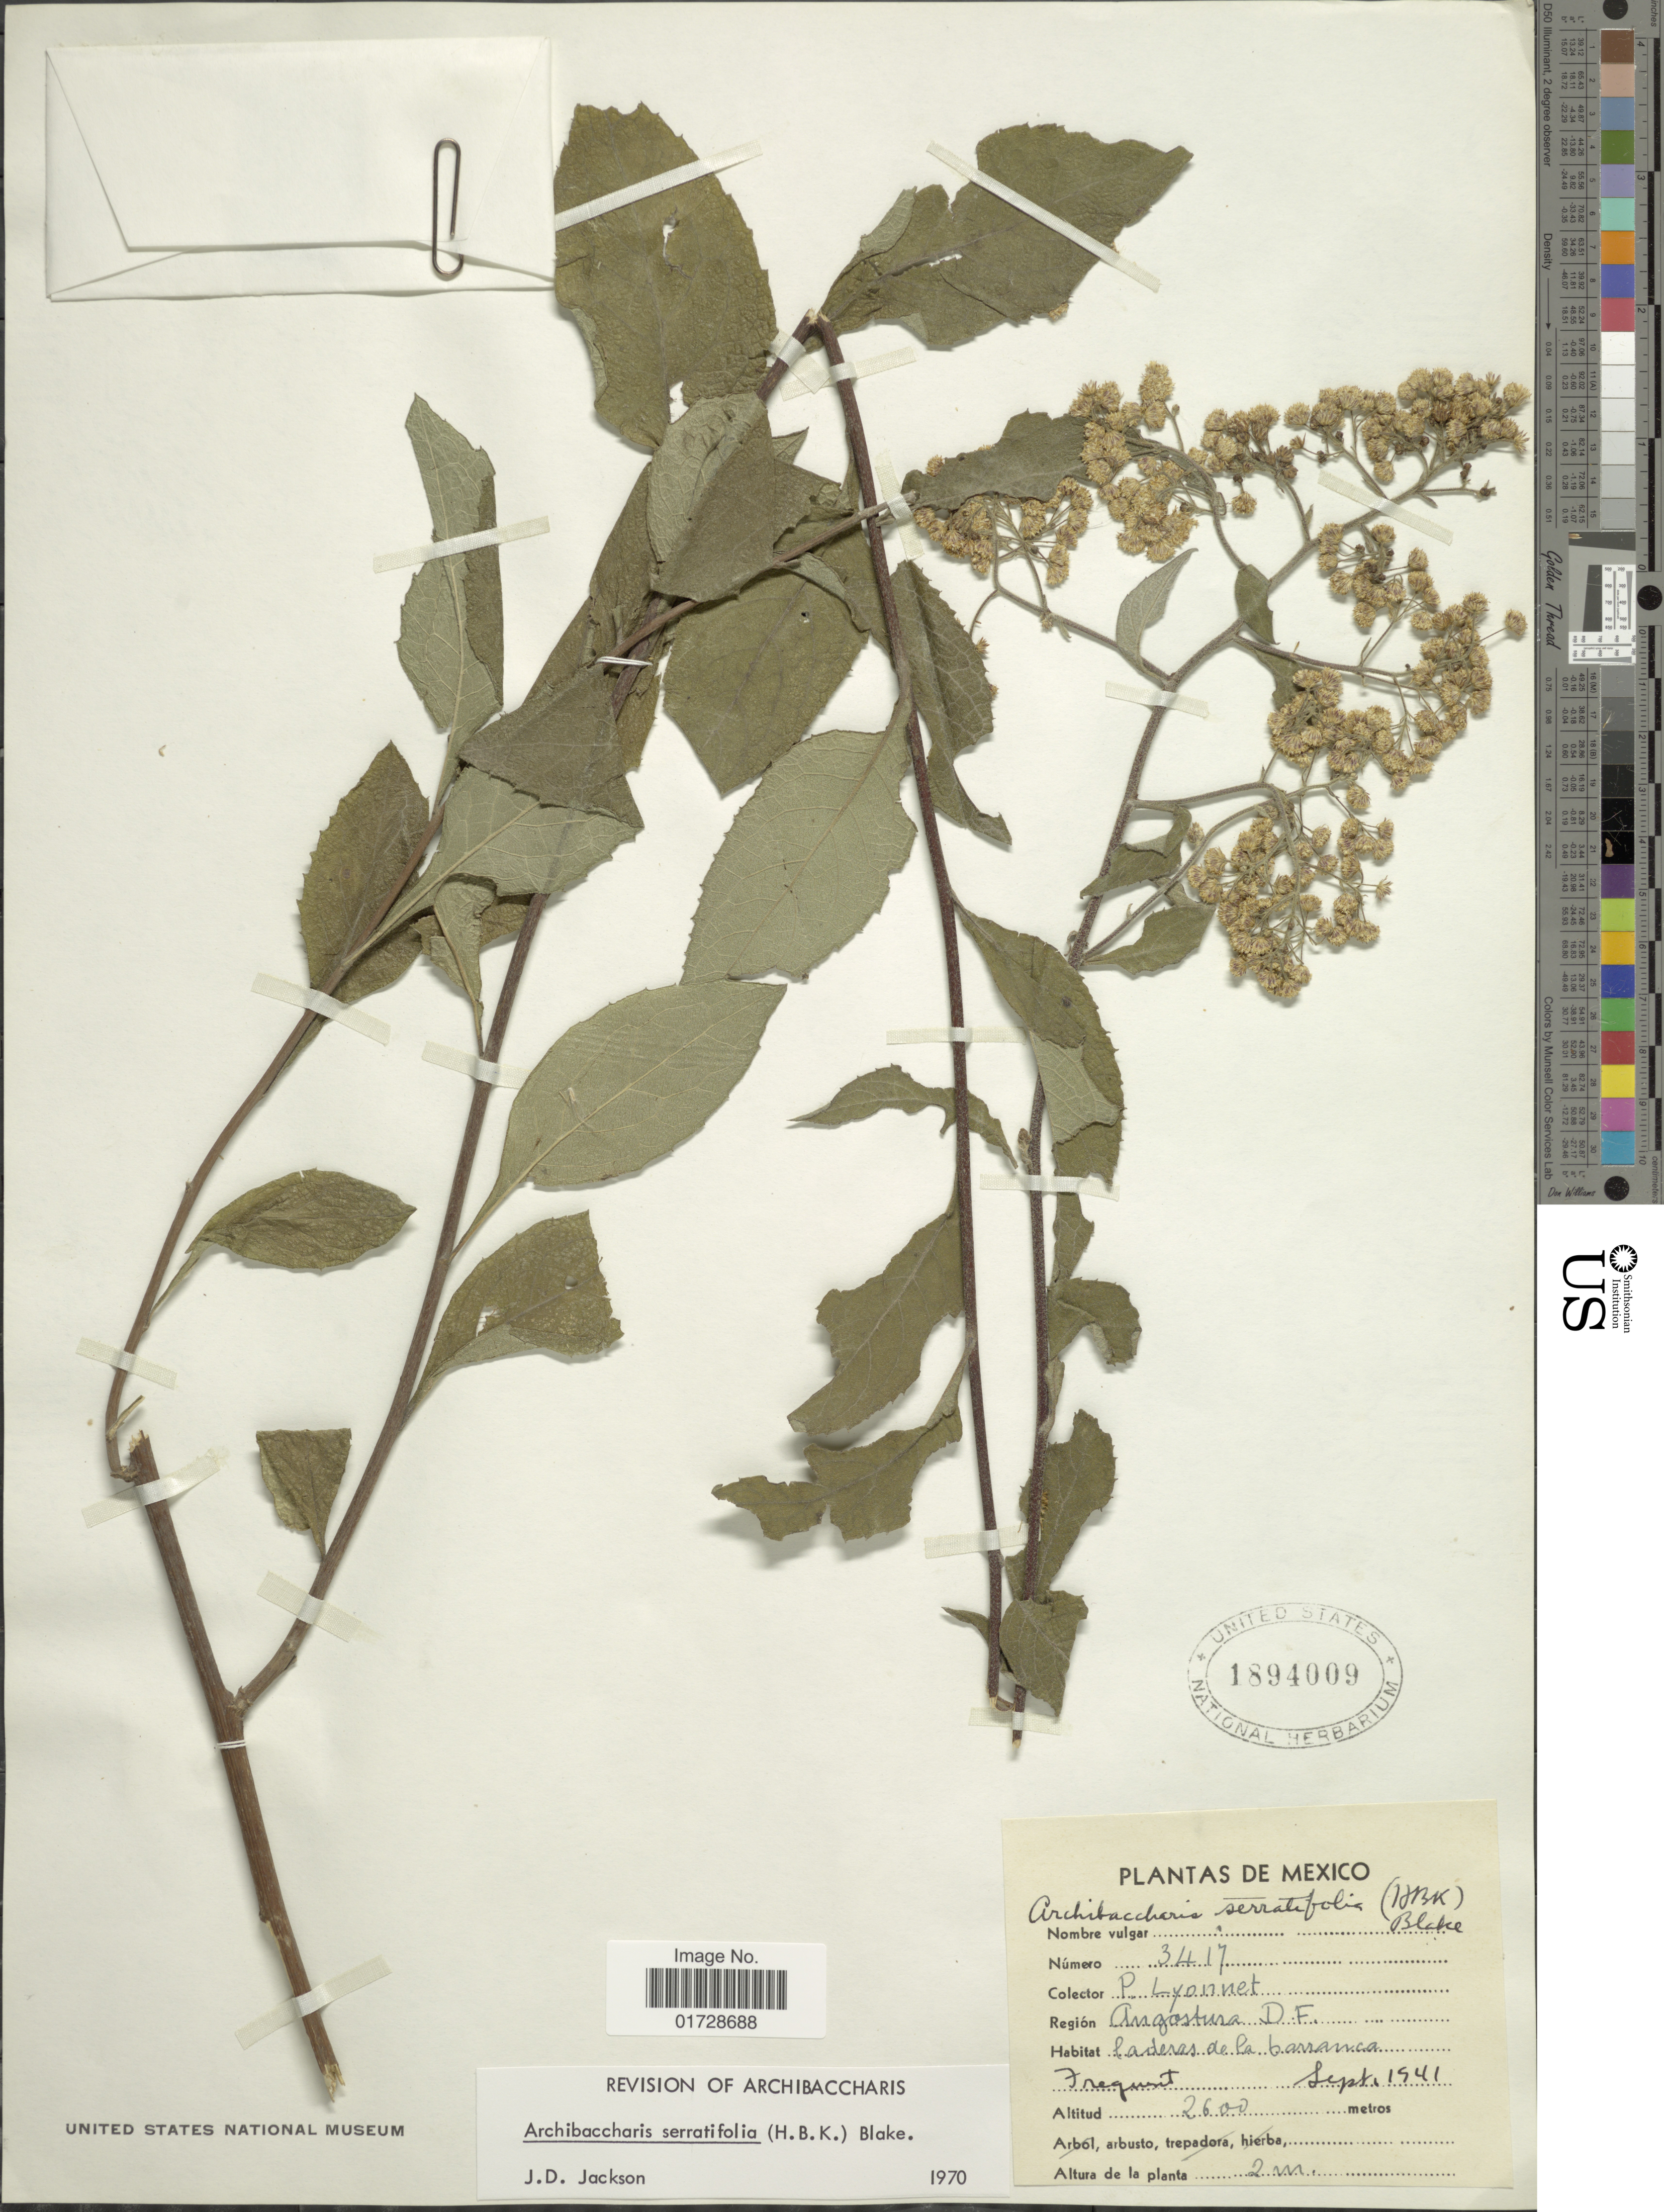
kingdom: Plantae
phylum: Tracheophyta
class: Magnoliopsida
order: Asterales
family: Asteraceae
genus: Archibaccharis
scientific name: Archibaccharis serratifolia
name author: (Kunth) S.F. Blake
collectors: P. Lyonnet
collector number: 3417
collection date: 1941-09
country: Mexico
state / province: Distrito Federal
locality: Angostura, D. F.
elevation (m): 2600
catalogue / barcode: US 1894009